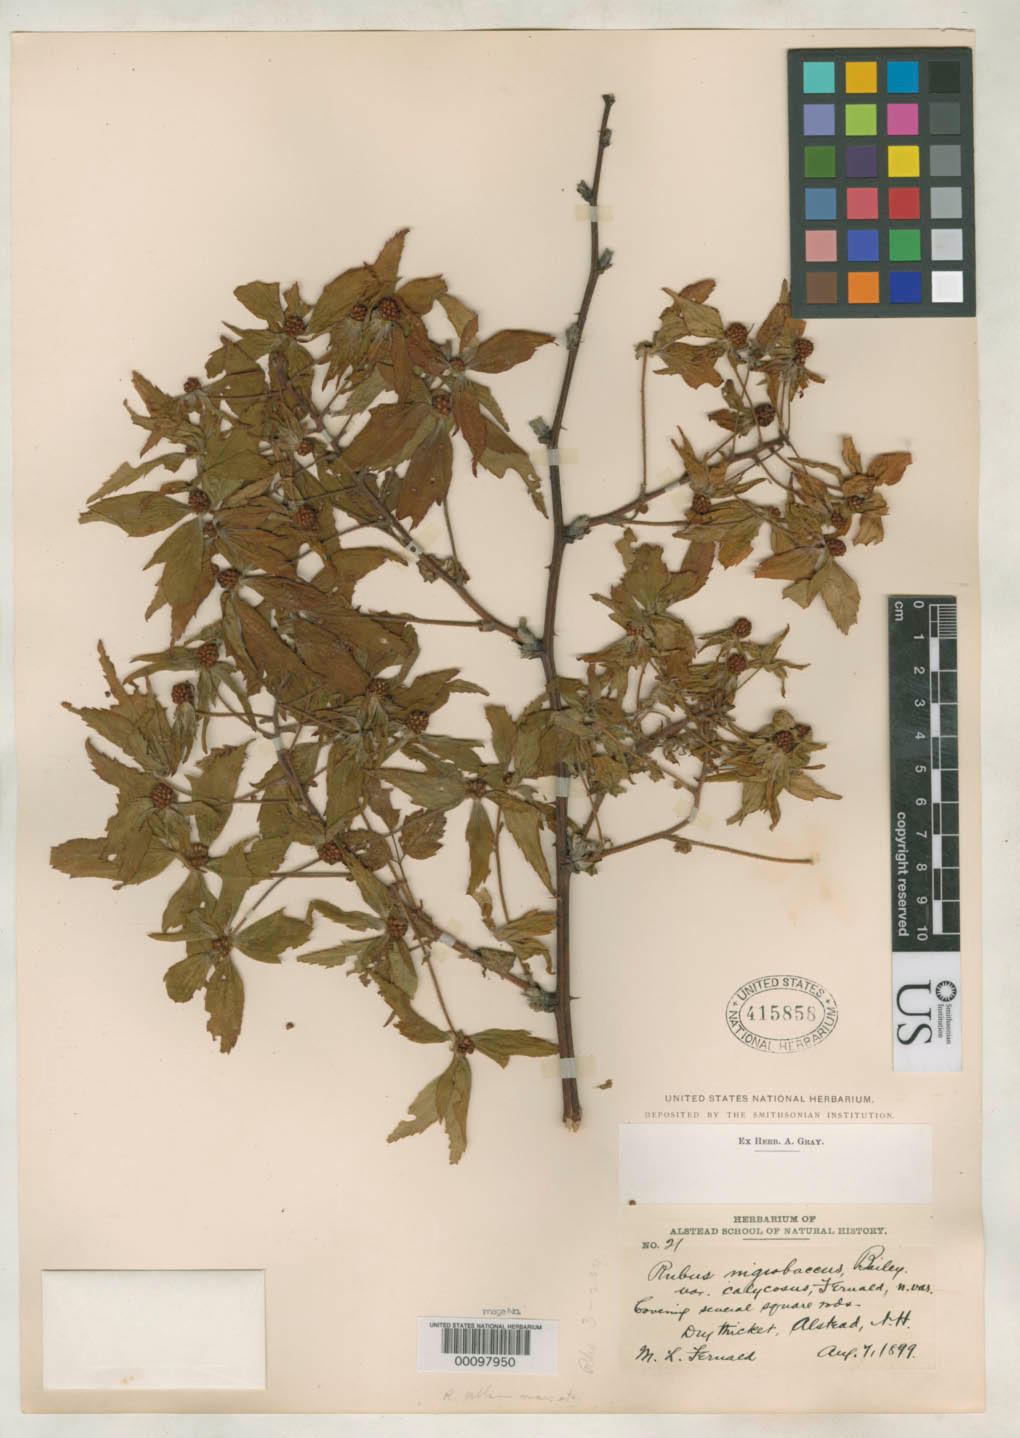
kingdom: Plantae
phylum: Tracheophyta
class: Magnoliopsida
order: Rosales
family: Rosaceae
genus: Rubus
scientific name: Rubus nigrobaccus var. calycosus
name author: Fernald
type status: Isolectotype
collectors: M. L. Fernald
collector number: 21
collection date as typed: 07 Aug 1899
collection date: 1899-08-07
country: United States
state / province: New Hampshire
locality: Alstead Centre.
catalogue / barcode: US 415858